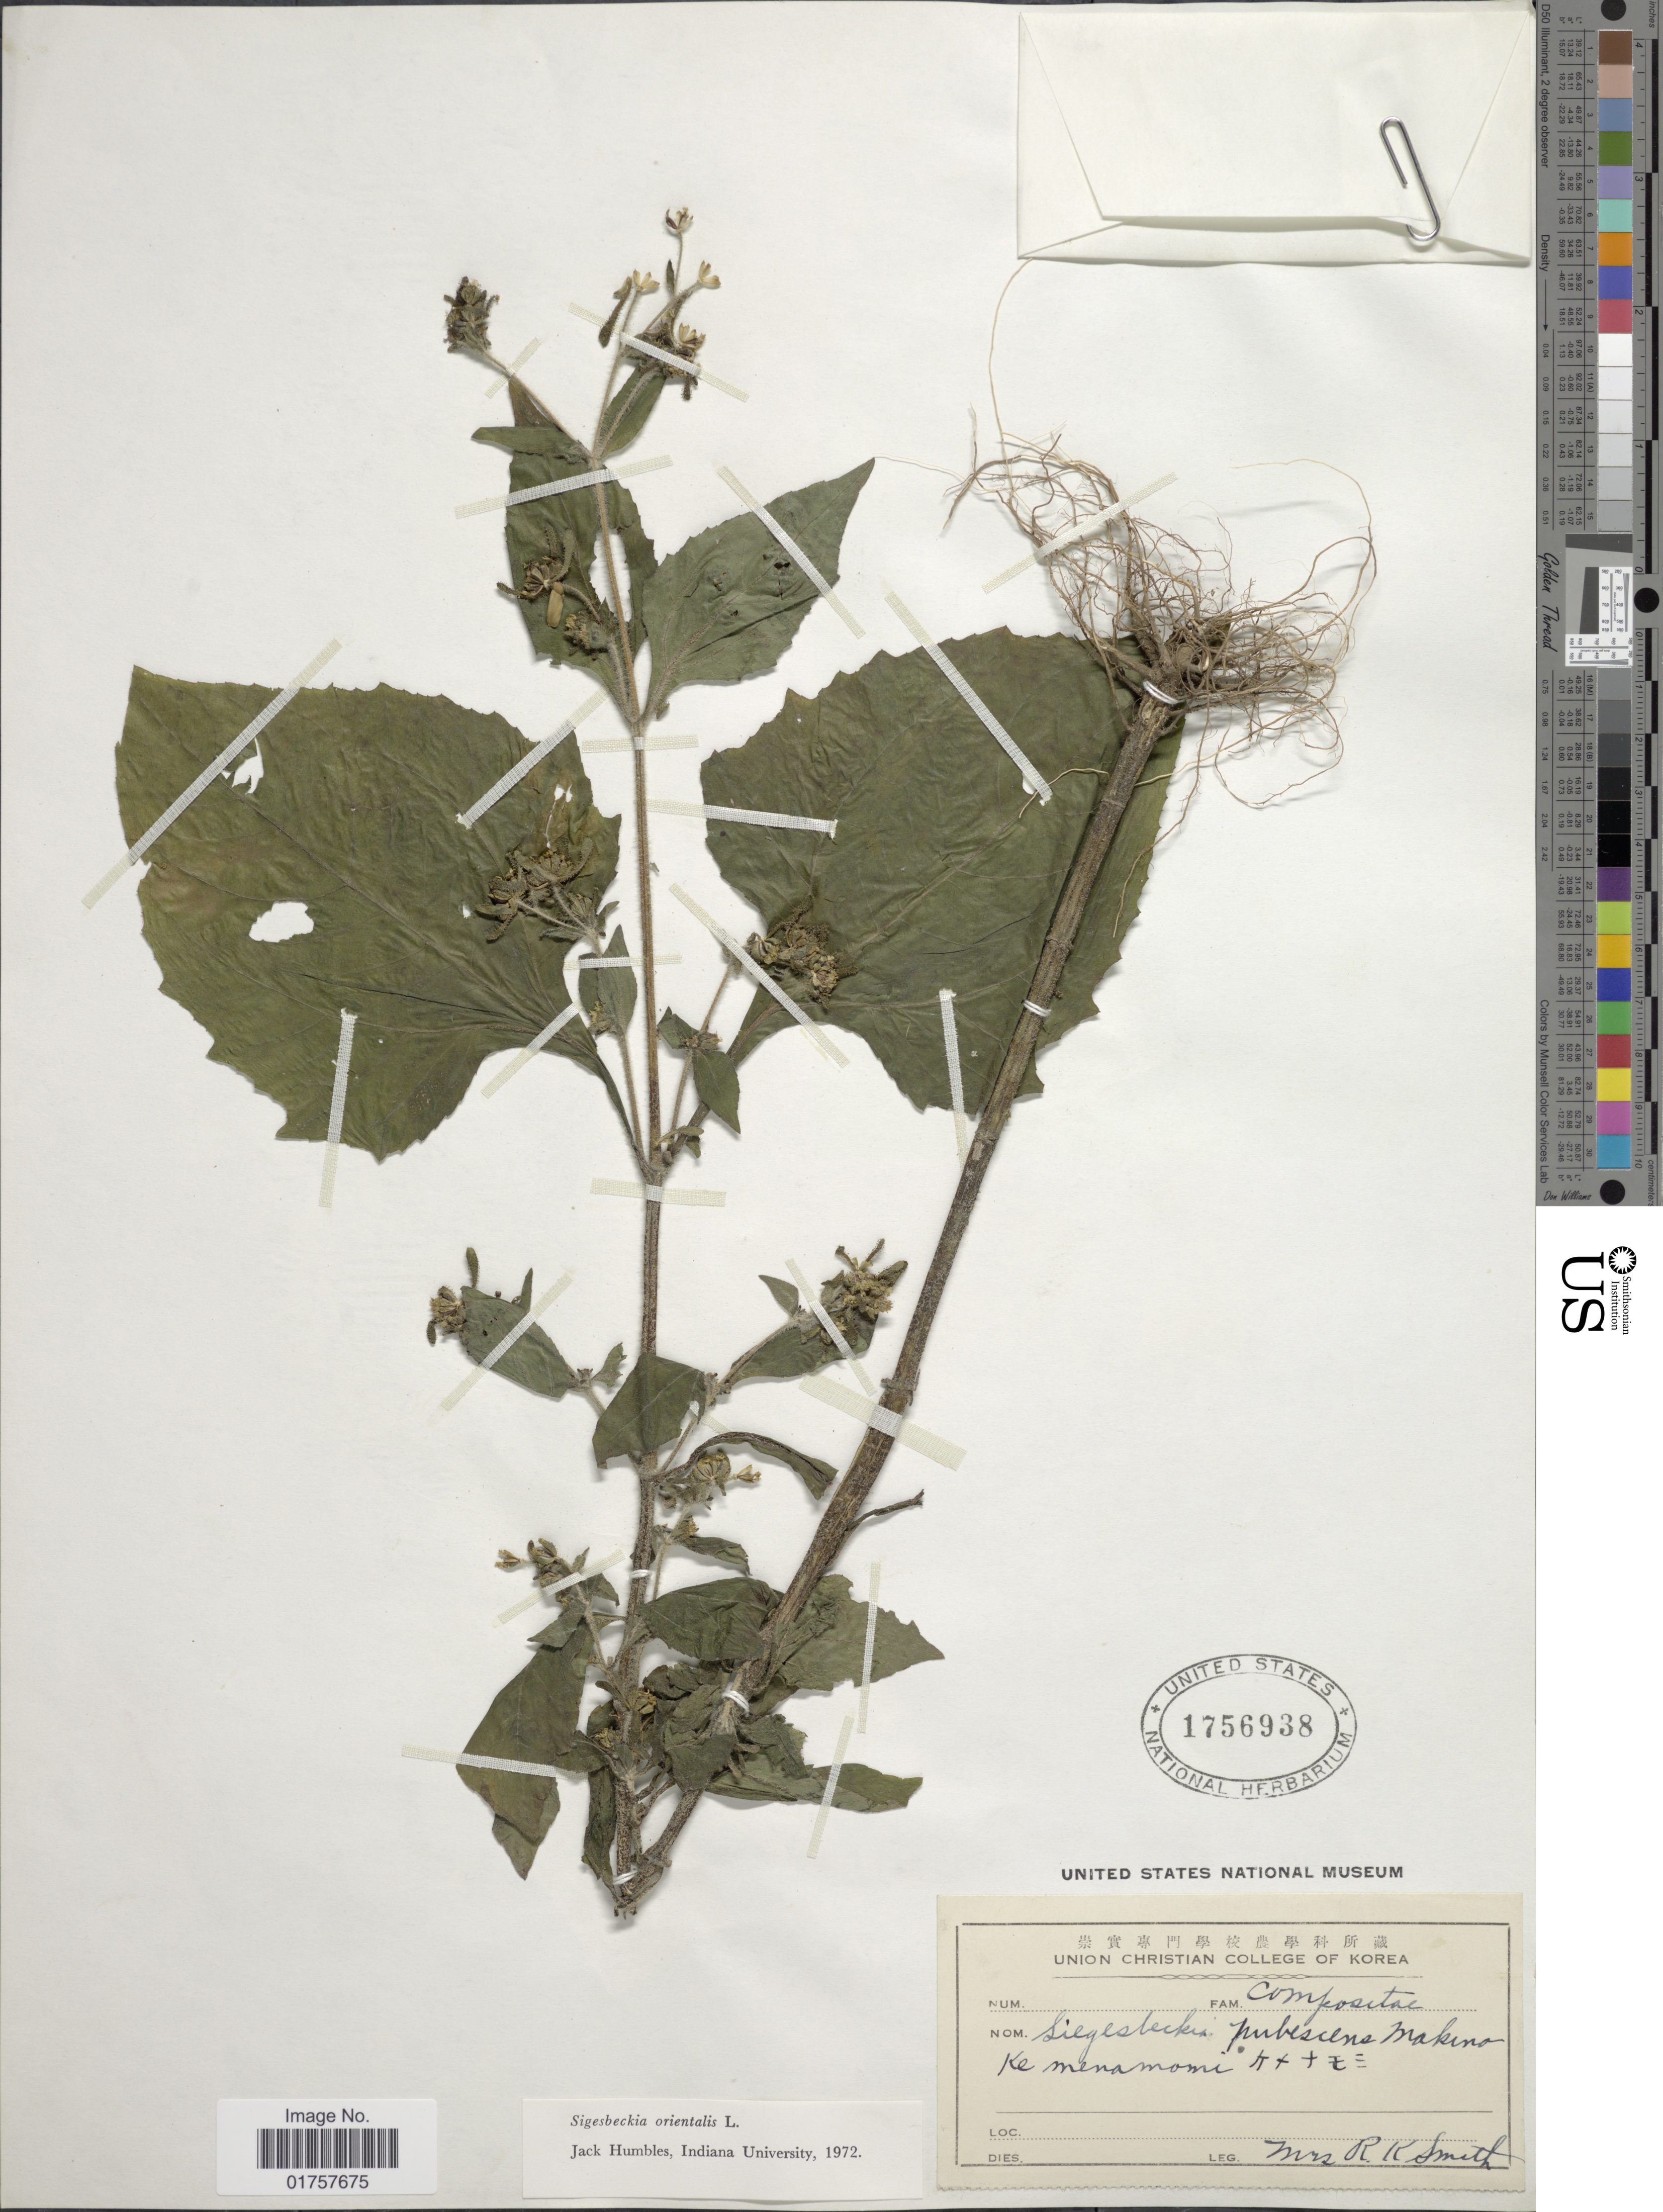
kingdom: Plantae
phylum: Tracheophyta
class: Magnoliopsida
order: Asterales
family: Asteraceae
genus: Sigesbeckia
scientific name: Sigesbeckia orientalis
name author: L.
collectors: R. Smith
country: North Korea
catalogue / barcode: US 1756938